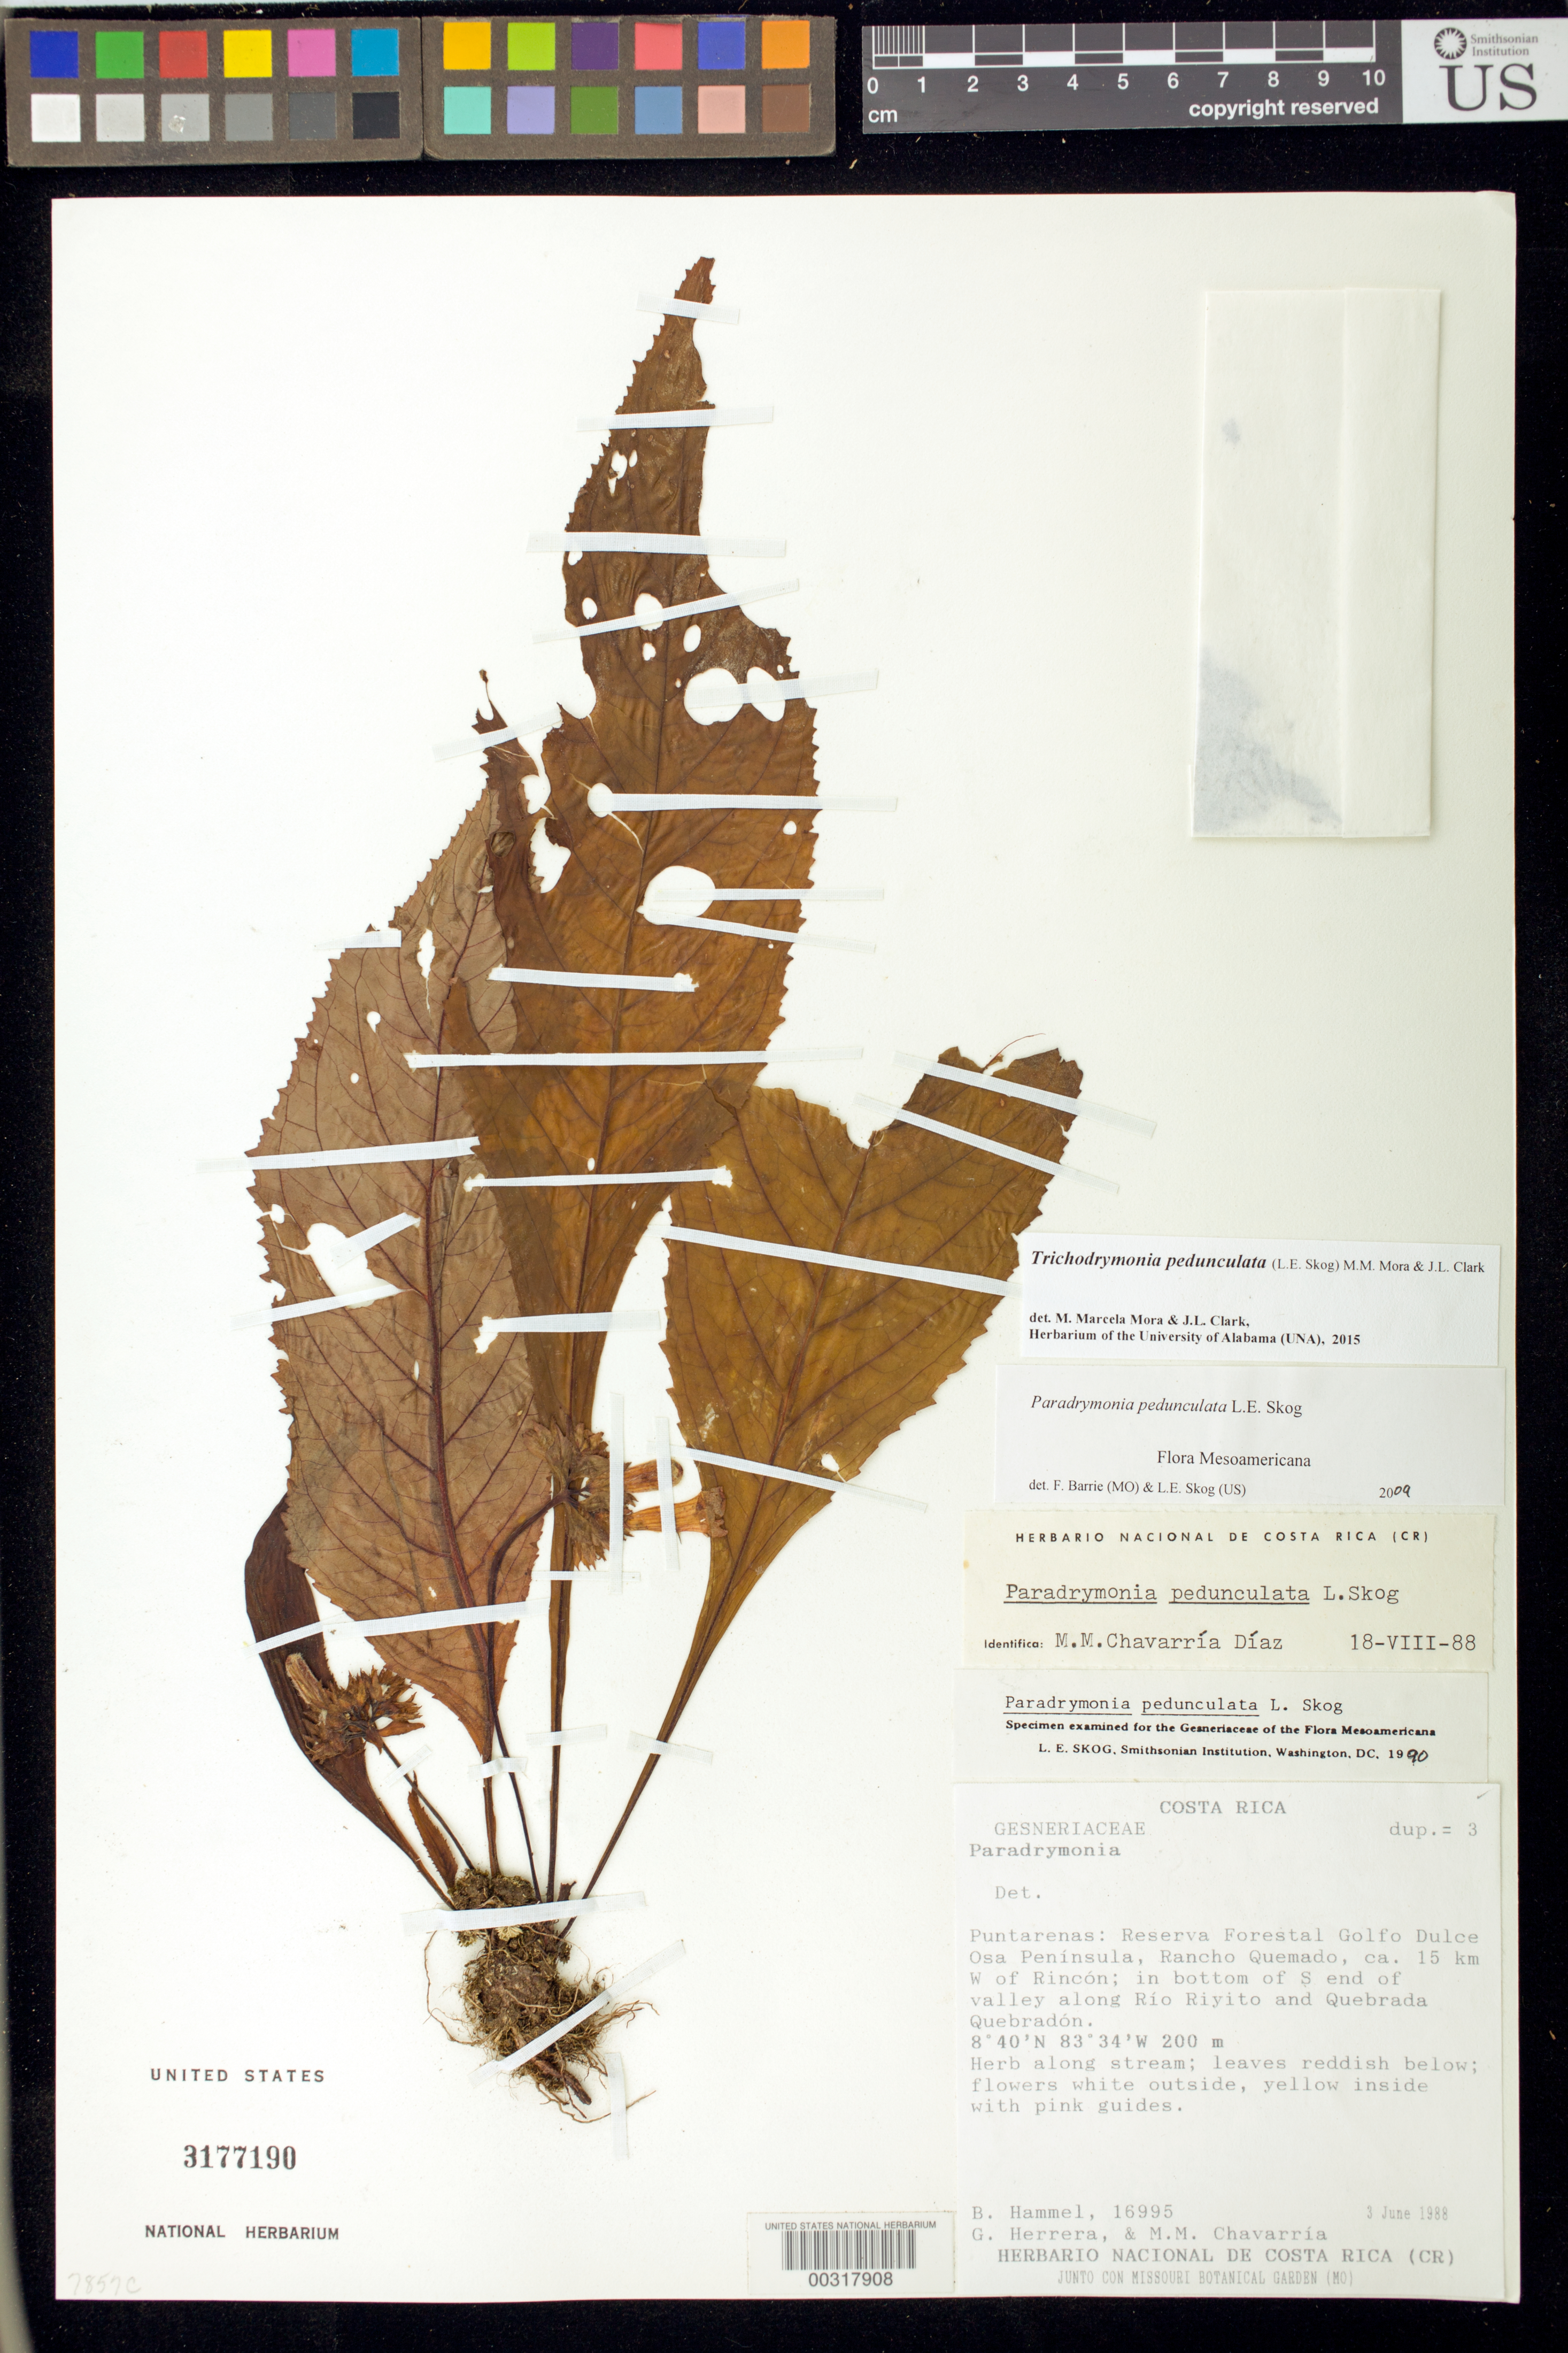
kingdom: Plantae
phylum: Tracheophyta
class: Magnoliopsida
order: Lamiales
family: Gesneriaceae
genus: Trichodrymonia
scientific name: Trichodrymonia pedunculata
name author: (L.E. Skog) M.M. Mora & J.L. Clark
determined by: Mora, M. M.; Clark, J. L.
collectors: B. Hammel, G. Herrera & M. Chavarría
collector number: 16995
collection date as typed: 03 Jun 1988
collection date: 1988-06-03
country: Costa Rica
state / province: Puntarenas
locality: Reserva Forestal Golfo Dulce Osa peninsula, Rancho Quemado, ca 15 km W of Rincon, in bottom of S end of valley ...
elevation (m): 200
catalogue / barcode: US 3177190